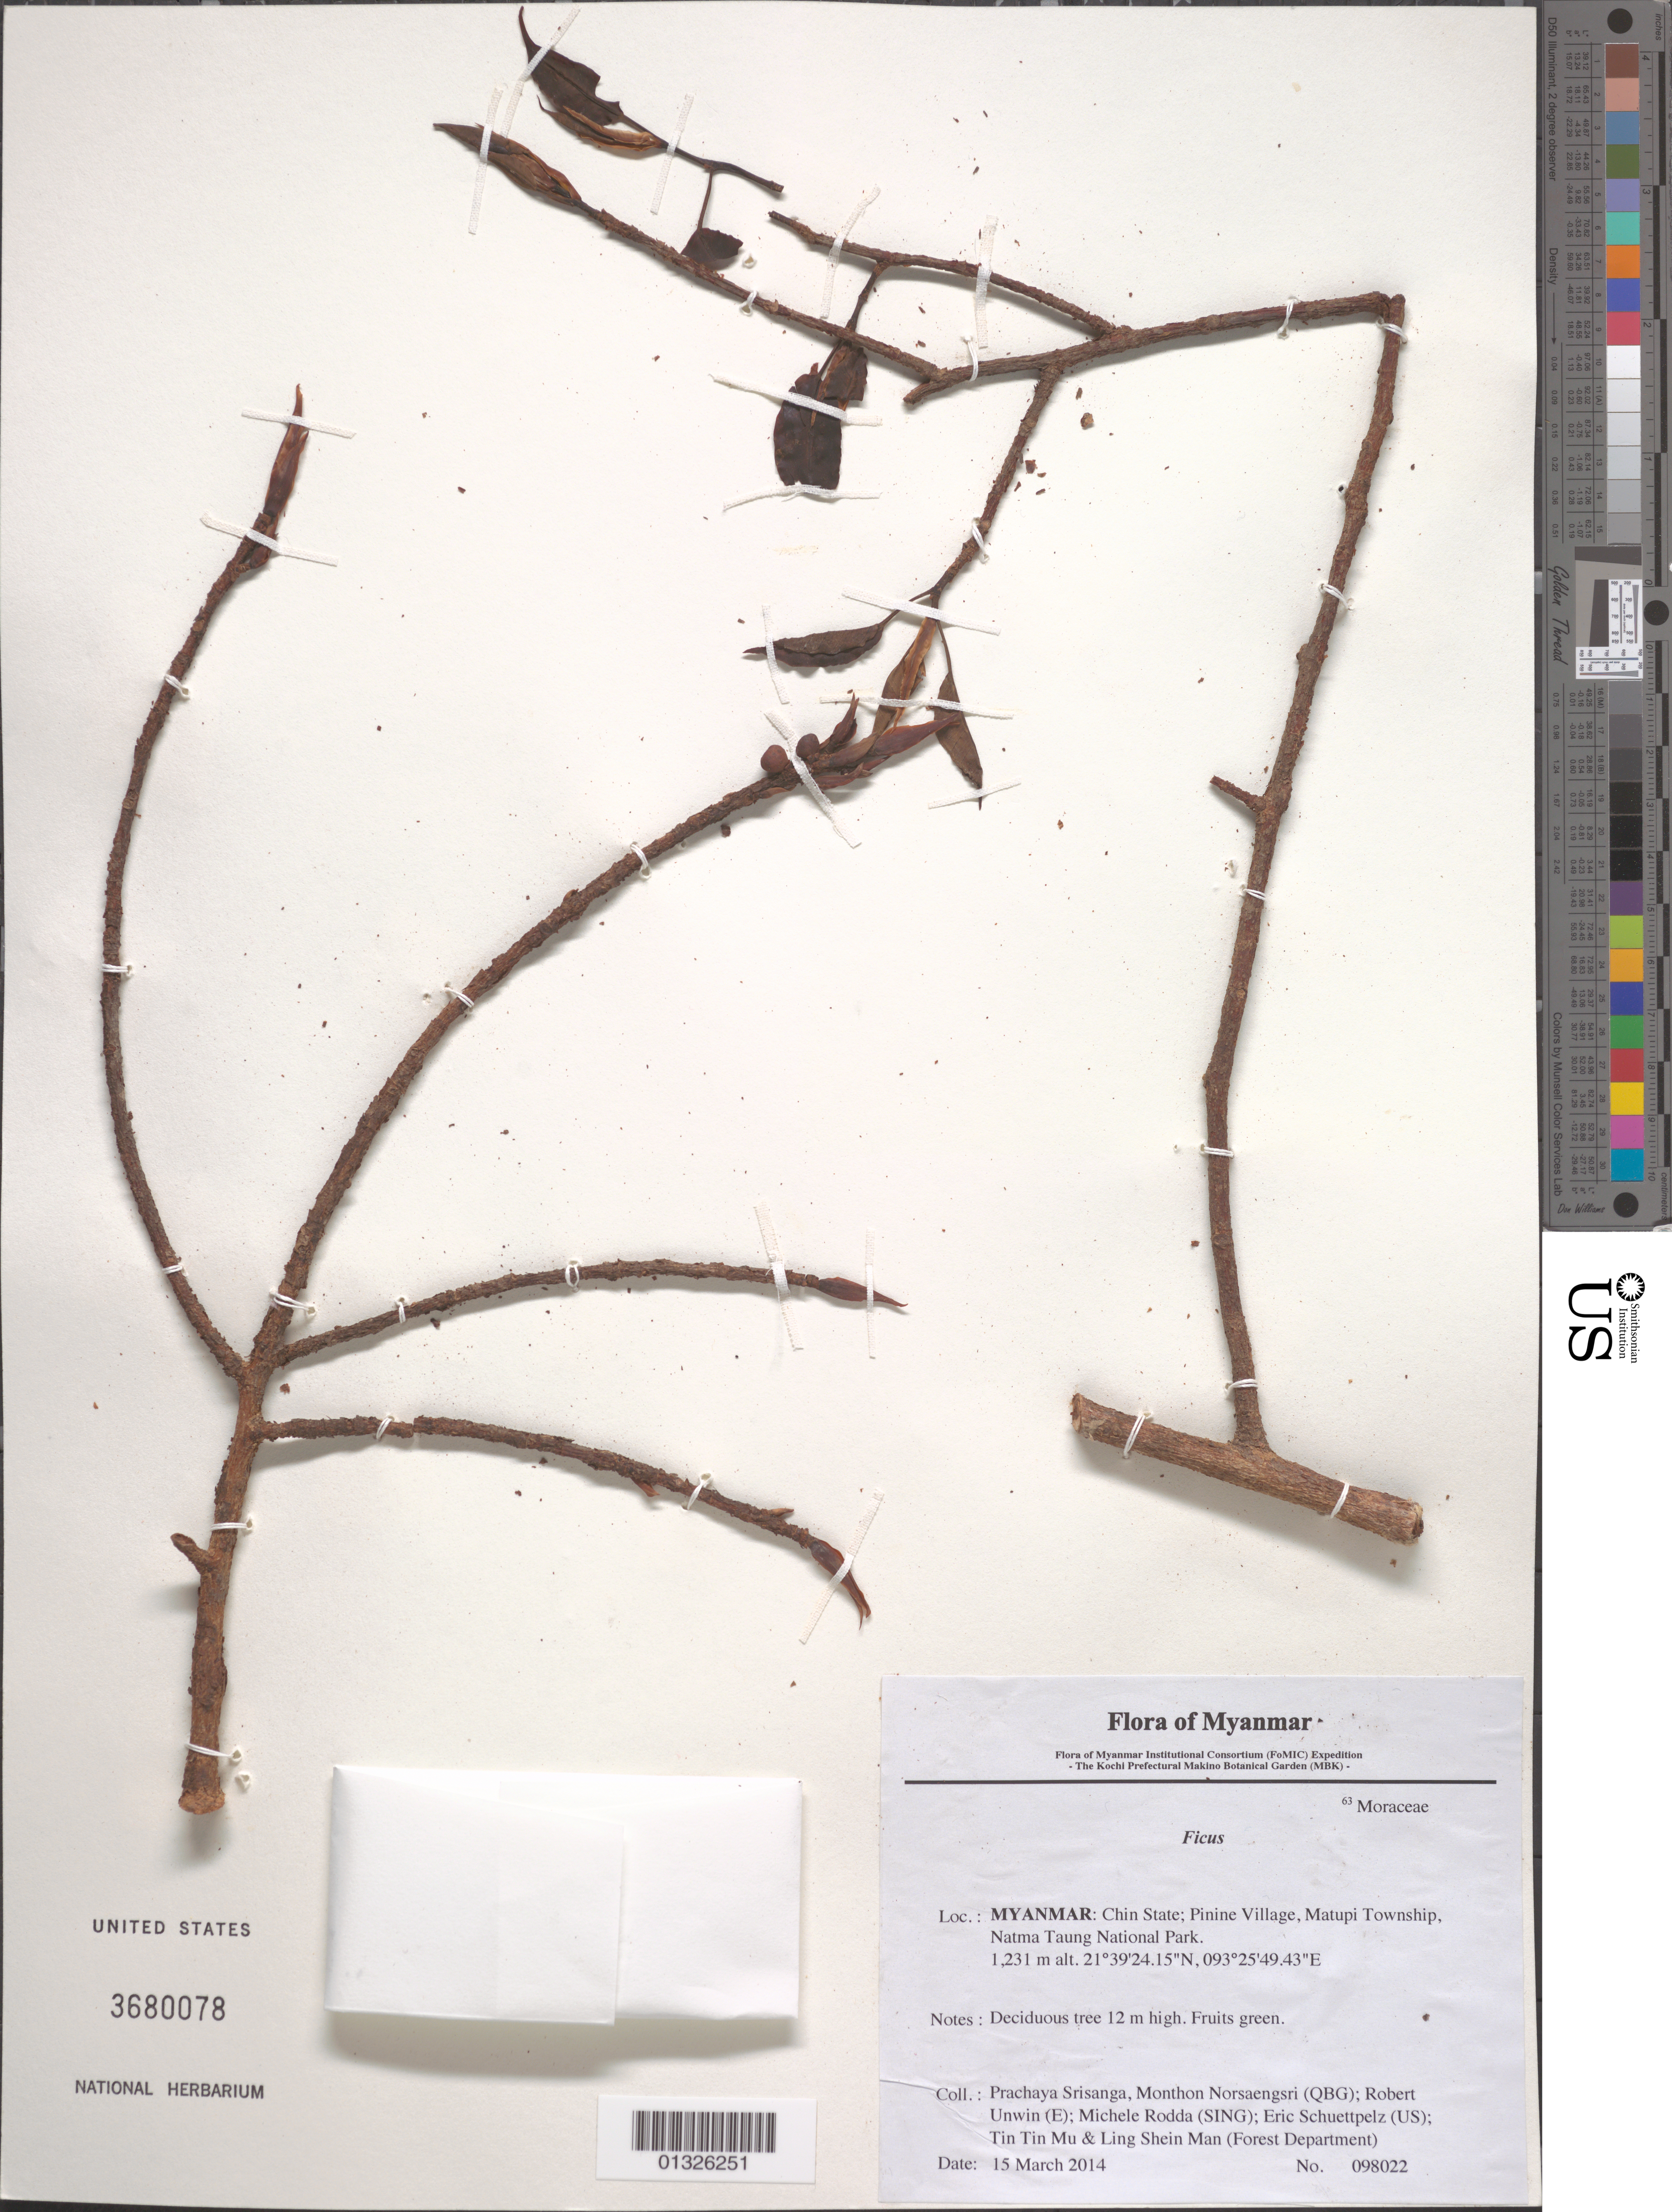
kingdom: Plantae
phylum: Tracheophyta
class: Magnoliopsida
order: Rosales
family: Moraceae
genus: Ficus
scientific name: Ficus sp.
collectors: P. Srisanga, M. Norsaengsri, R. Unwin, M. Rodda, E. Schuettpelz, Tin Tin Mu & Ling Shein Man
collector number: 98022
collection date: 2014-03-15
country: Myanmar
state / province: Chin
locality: Pinine Village, Matupi Township, Natma Taung National Park.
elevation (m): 1231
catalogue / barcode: US 3680078